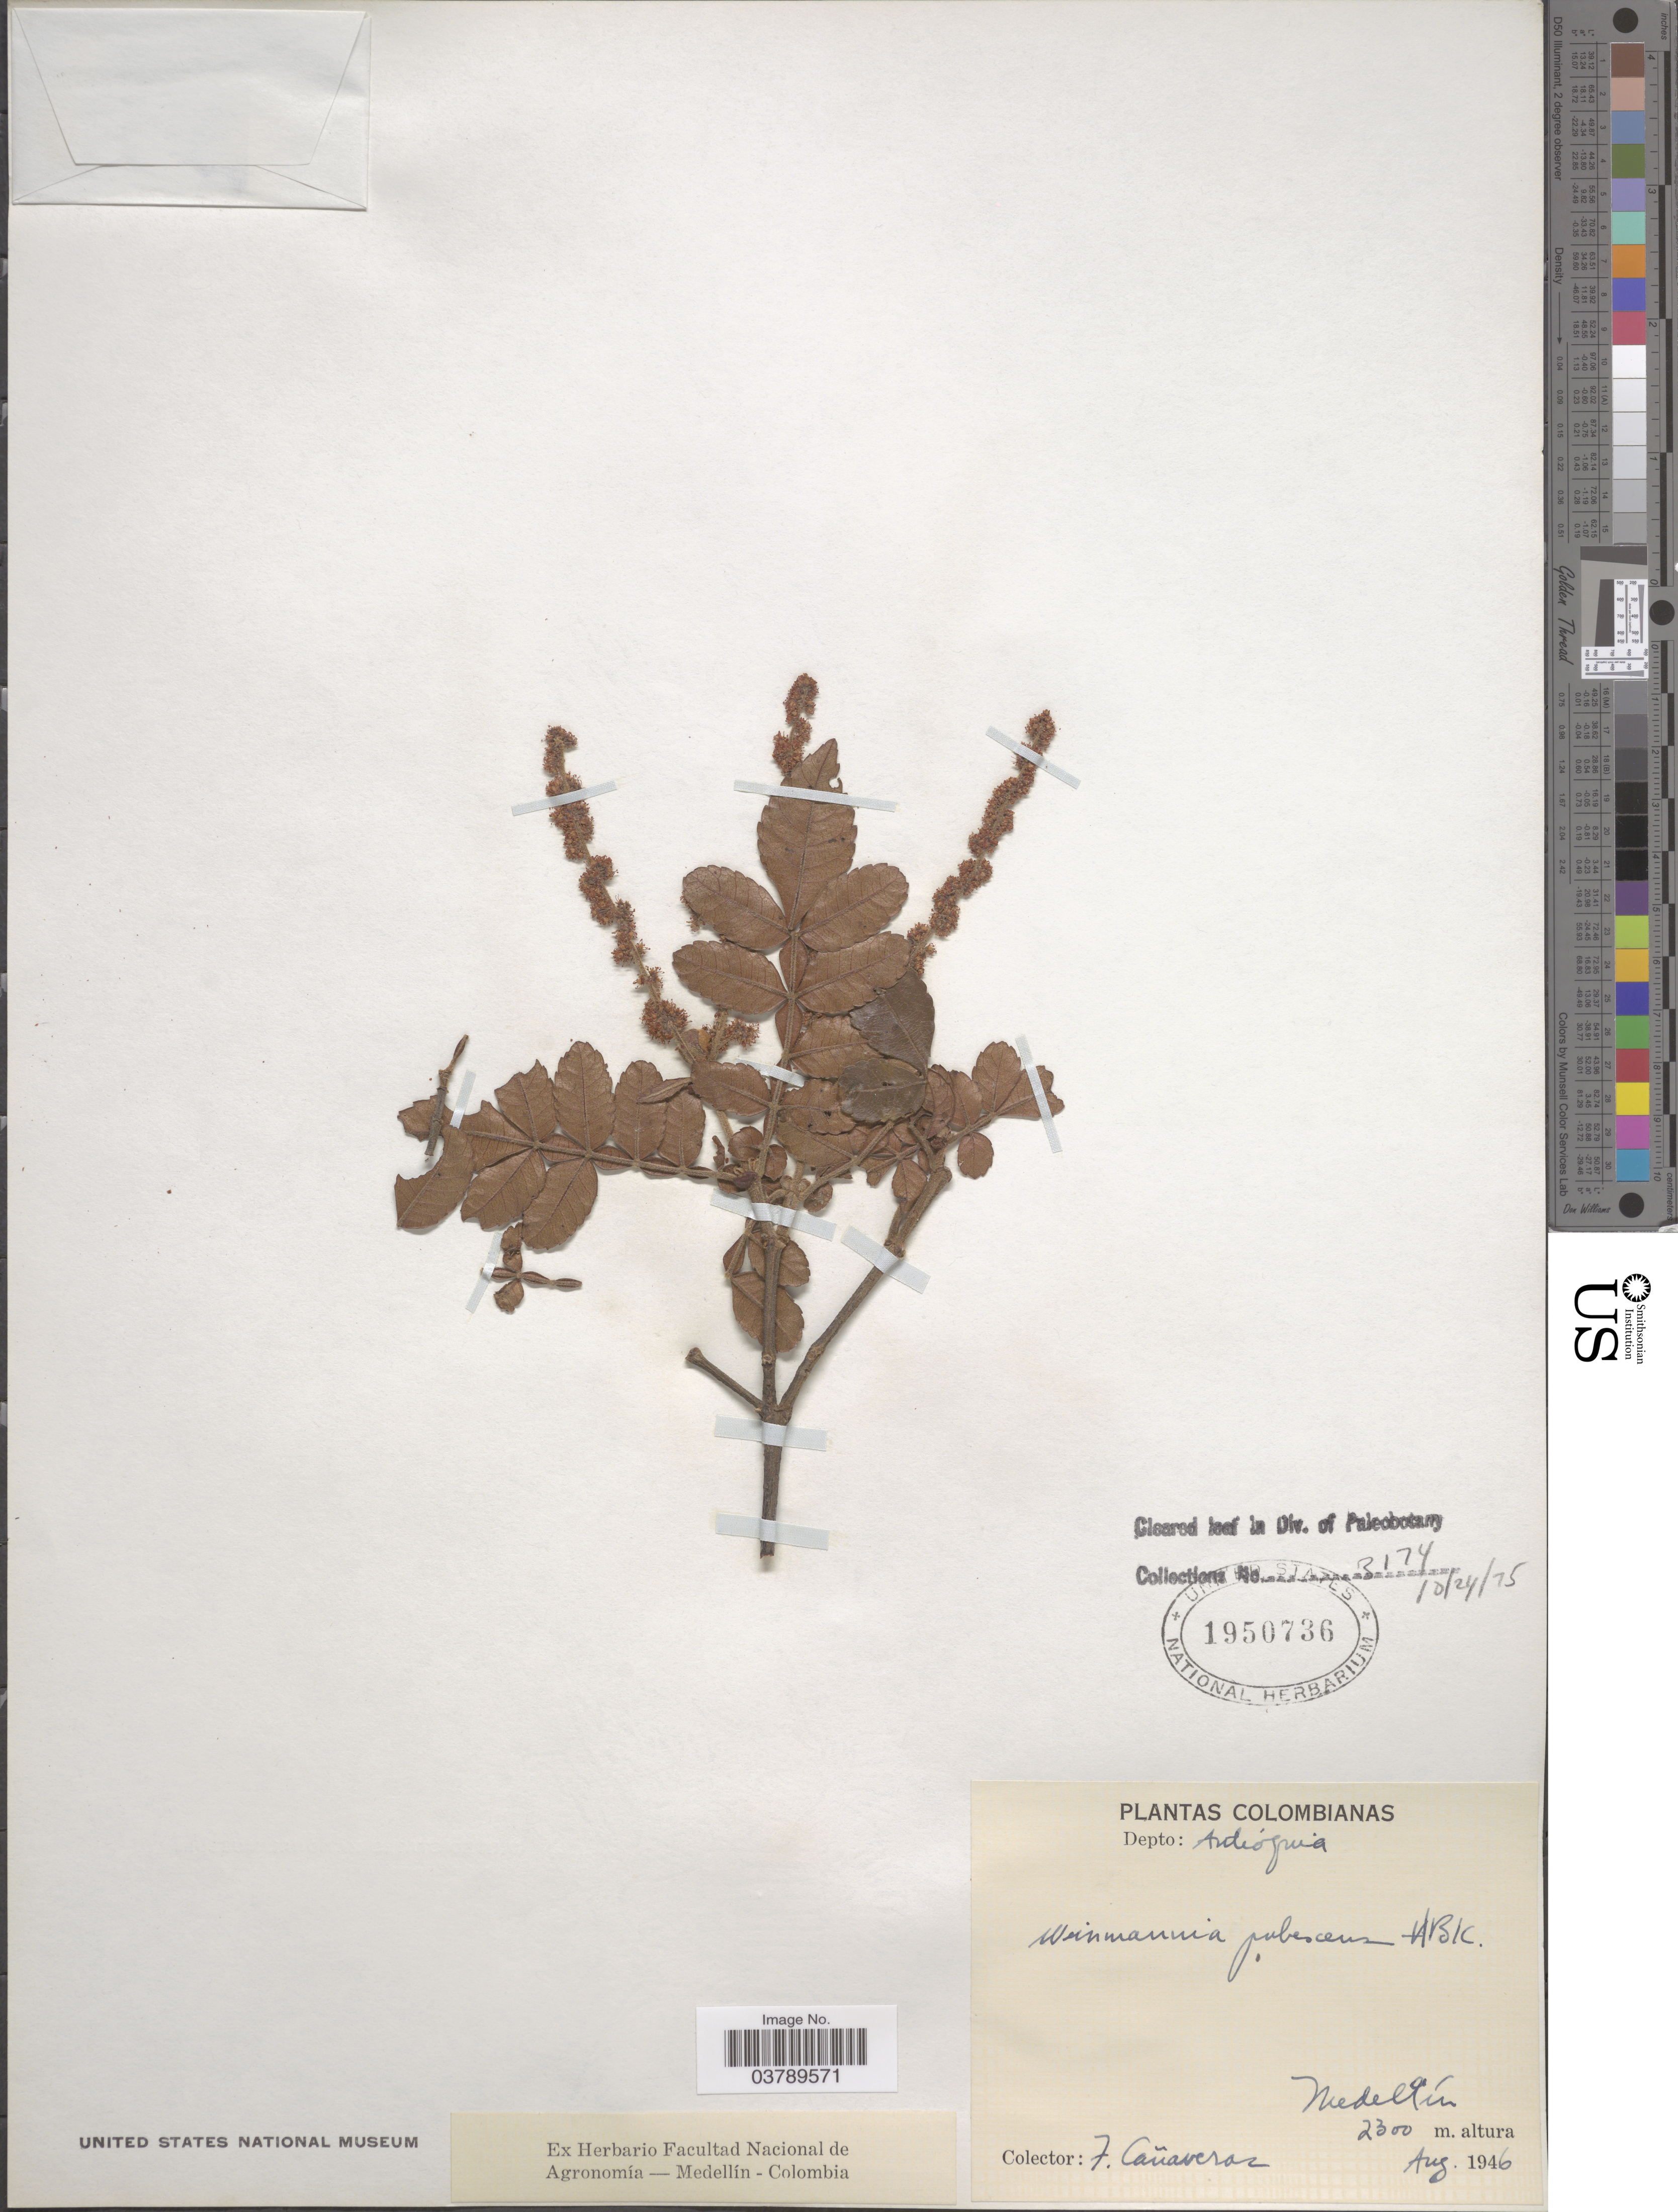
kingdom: Plantae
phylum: Tracheophyta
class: Magnoliopsida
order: Oxalidales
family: Cunoniaceae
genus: Weinmannia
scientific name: Weinmannia pubescens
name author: Kunth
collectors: F. Canaveras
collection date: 1946-08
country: Colombia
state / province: Antioquia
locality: Depto. Antioquia. Medellín.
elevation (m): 2300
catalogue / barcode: US 1950736